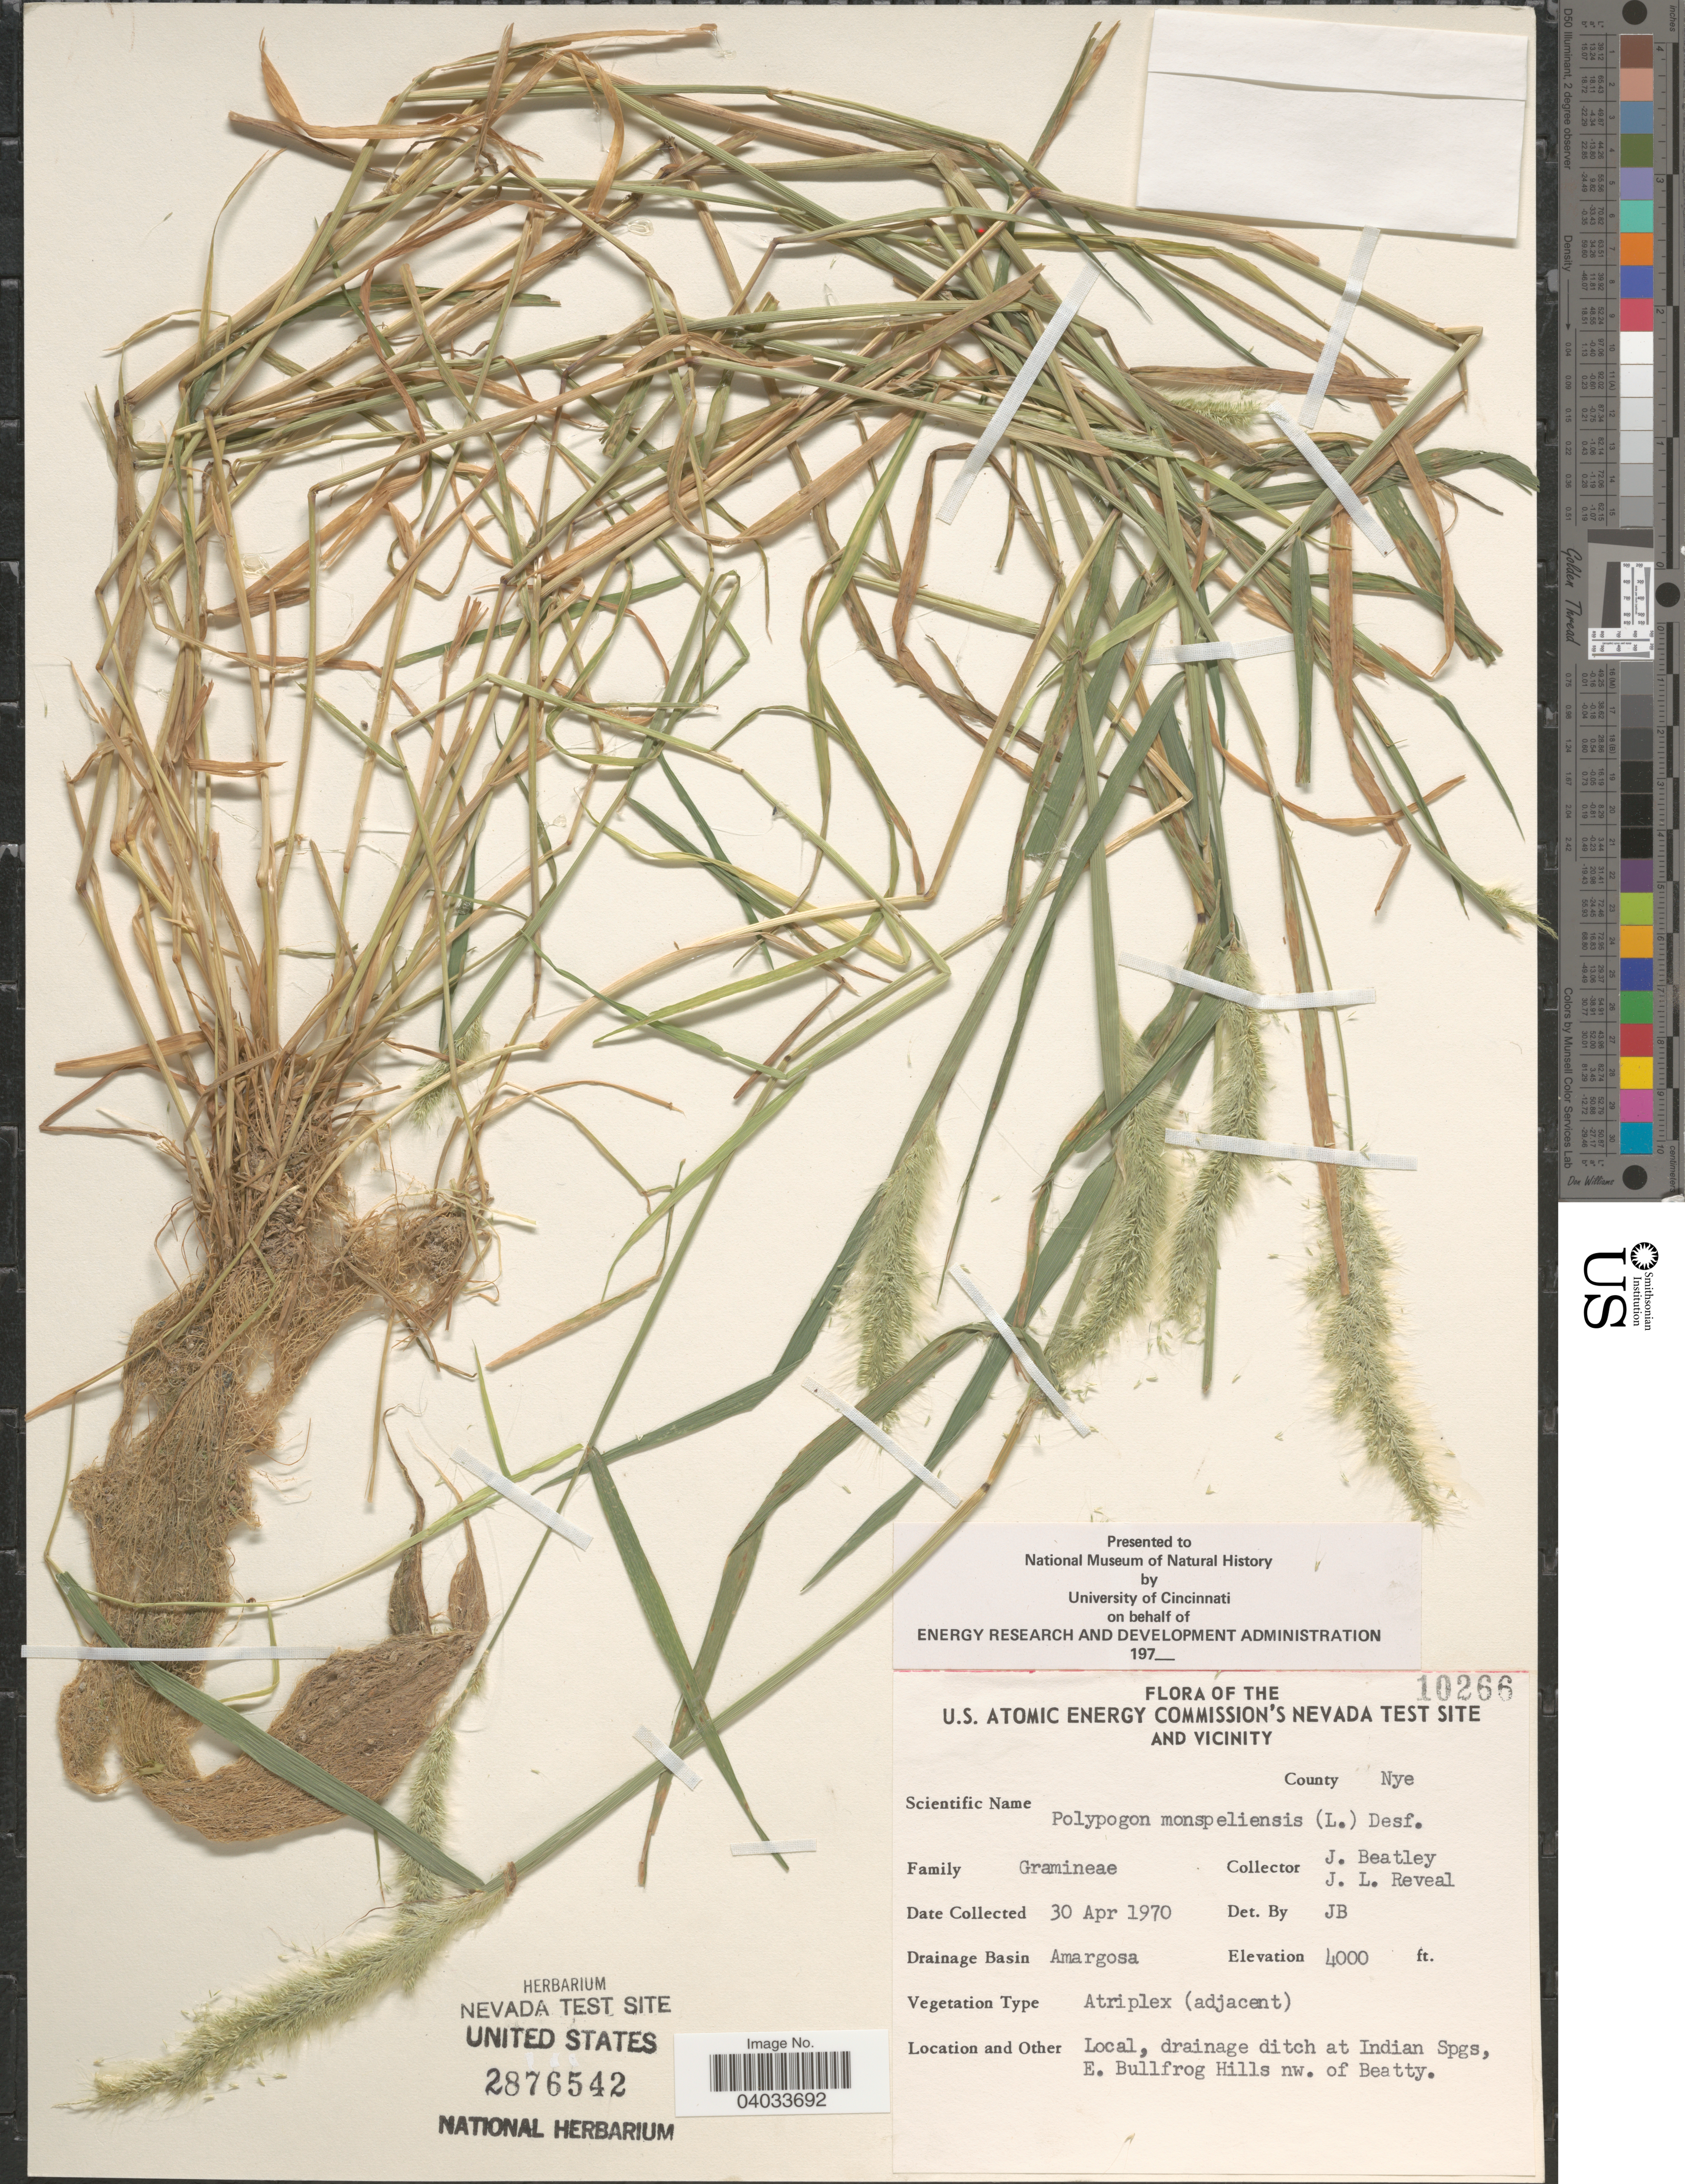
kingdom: Plantae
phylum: Tracheophyta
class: Liliopsida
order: Poales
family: Poaceae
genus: Polypogon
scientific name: Polypogon monspeliensis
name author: (L.) Desf.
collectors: J. C. Beatley & J. L. Reveal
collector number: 10266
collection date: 1970-04-30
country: United States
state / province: Nevada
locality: U.S. Atomic Energy Commission's Nevada Test Site and vicinity. County Nye. Drainage Basin Amargosa. Drainage ditch at Indian Spgs, E. Bullfrog Hills nw. of Beatty.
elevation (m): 1219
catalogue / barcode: US 2876542